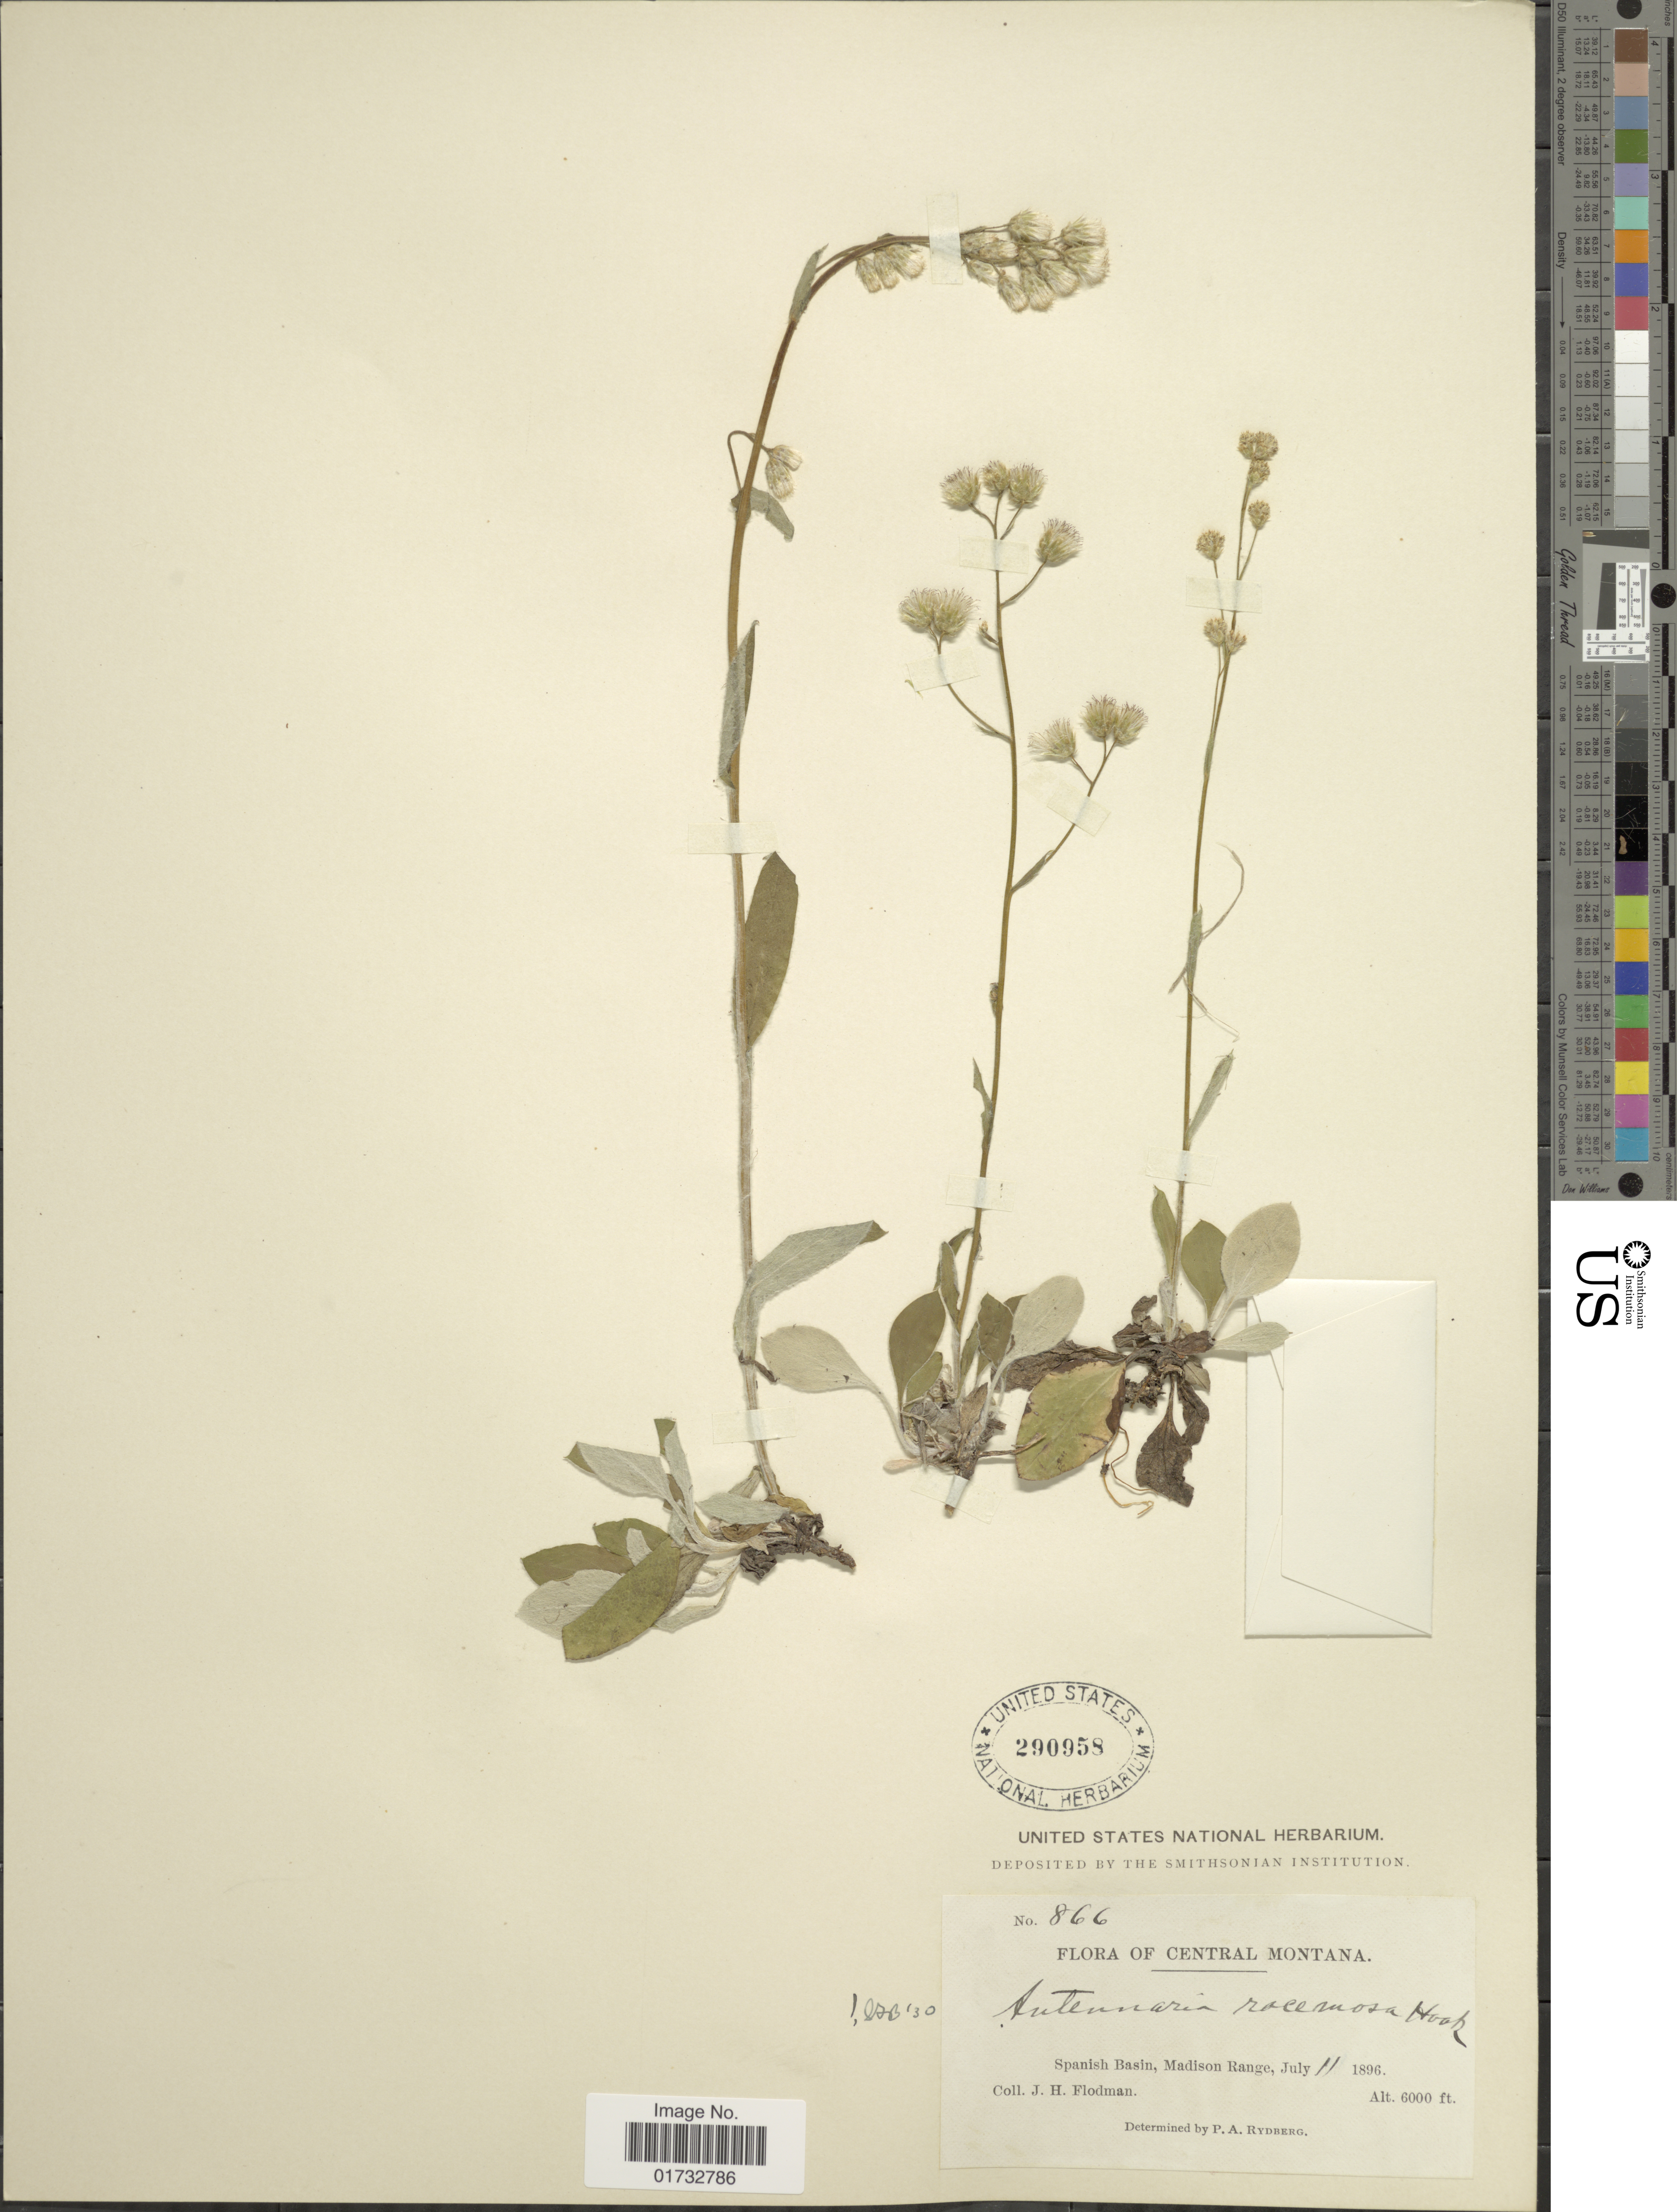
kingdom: Plantae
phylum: Tracheophyta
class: Magnoliopsida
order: Asterales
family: Asteraceae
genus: Antennaria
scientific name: Antennaria racemosa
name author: Hook.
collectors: J. Flodman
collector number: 866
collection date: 1896-07-11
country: United States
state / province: Montana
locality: Central Montana. Spanish Basin, Madison Range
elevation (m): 1829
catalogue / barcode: US 290958